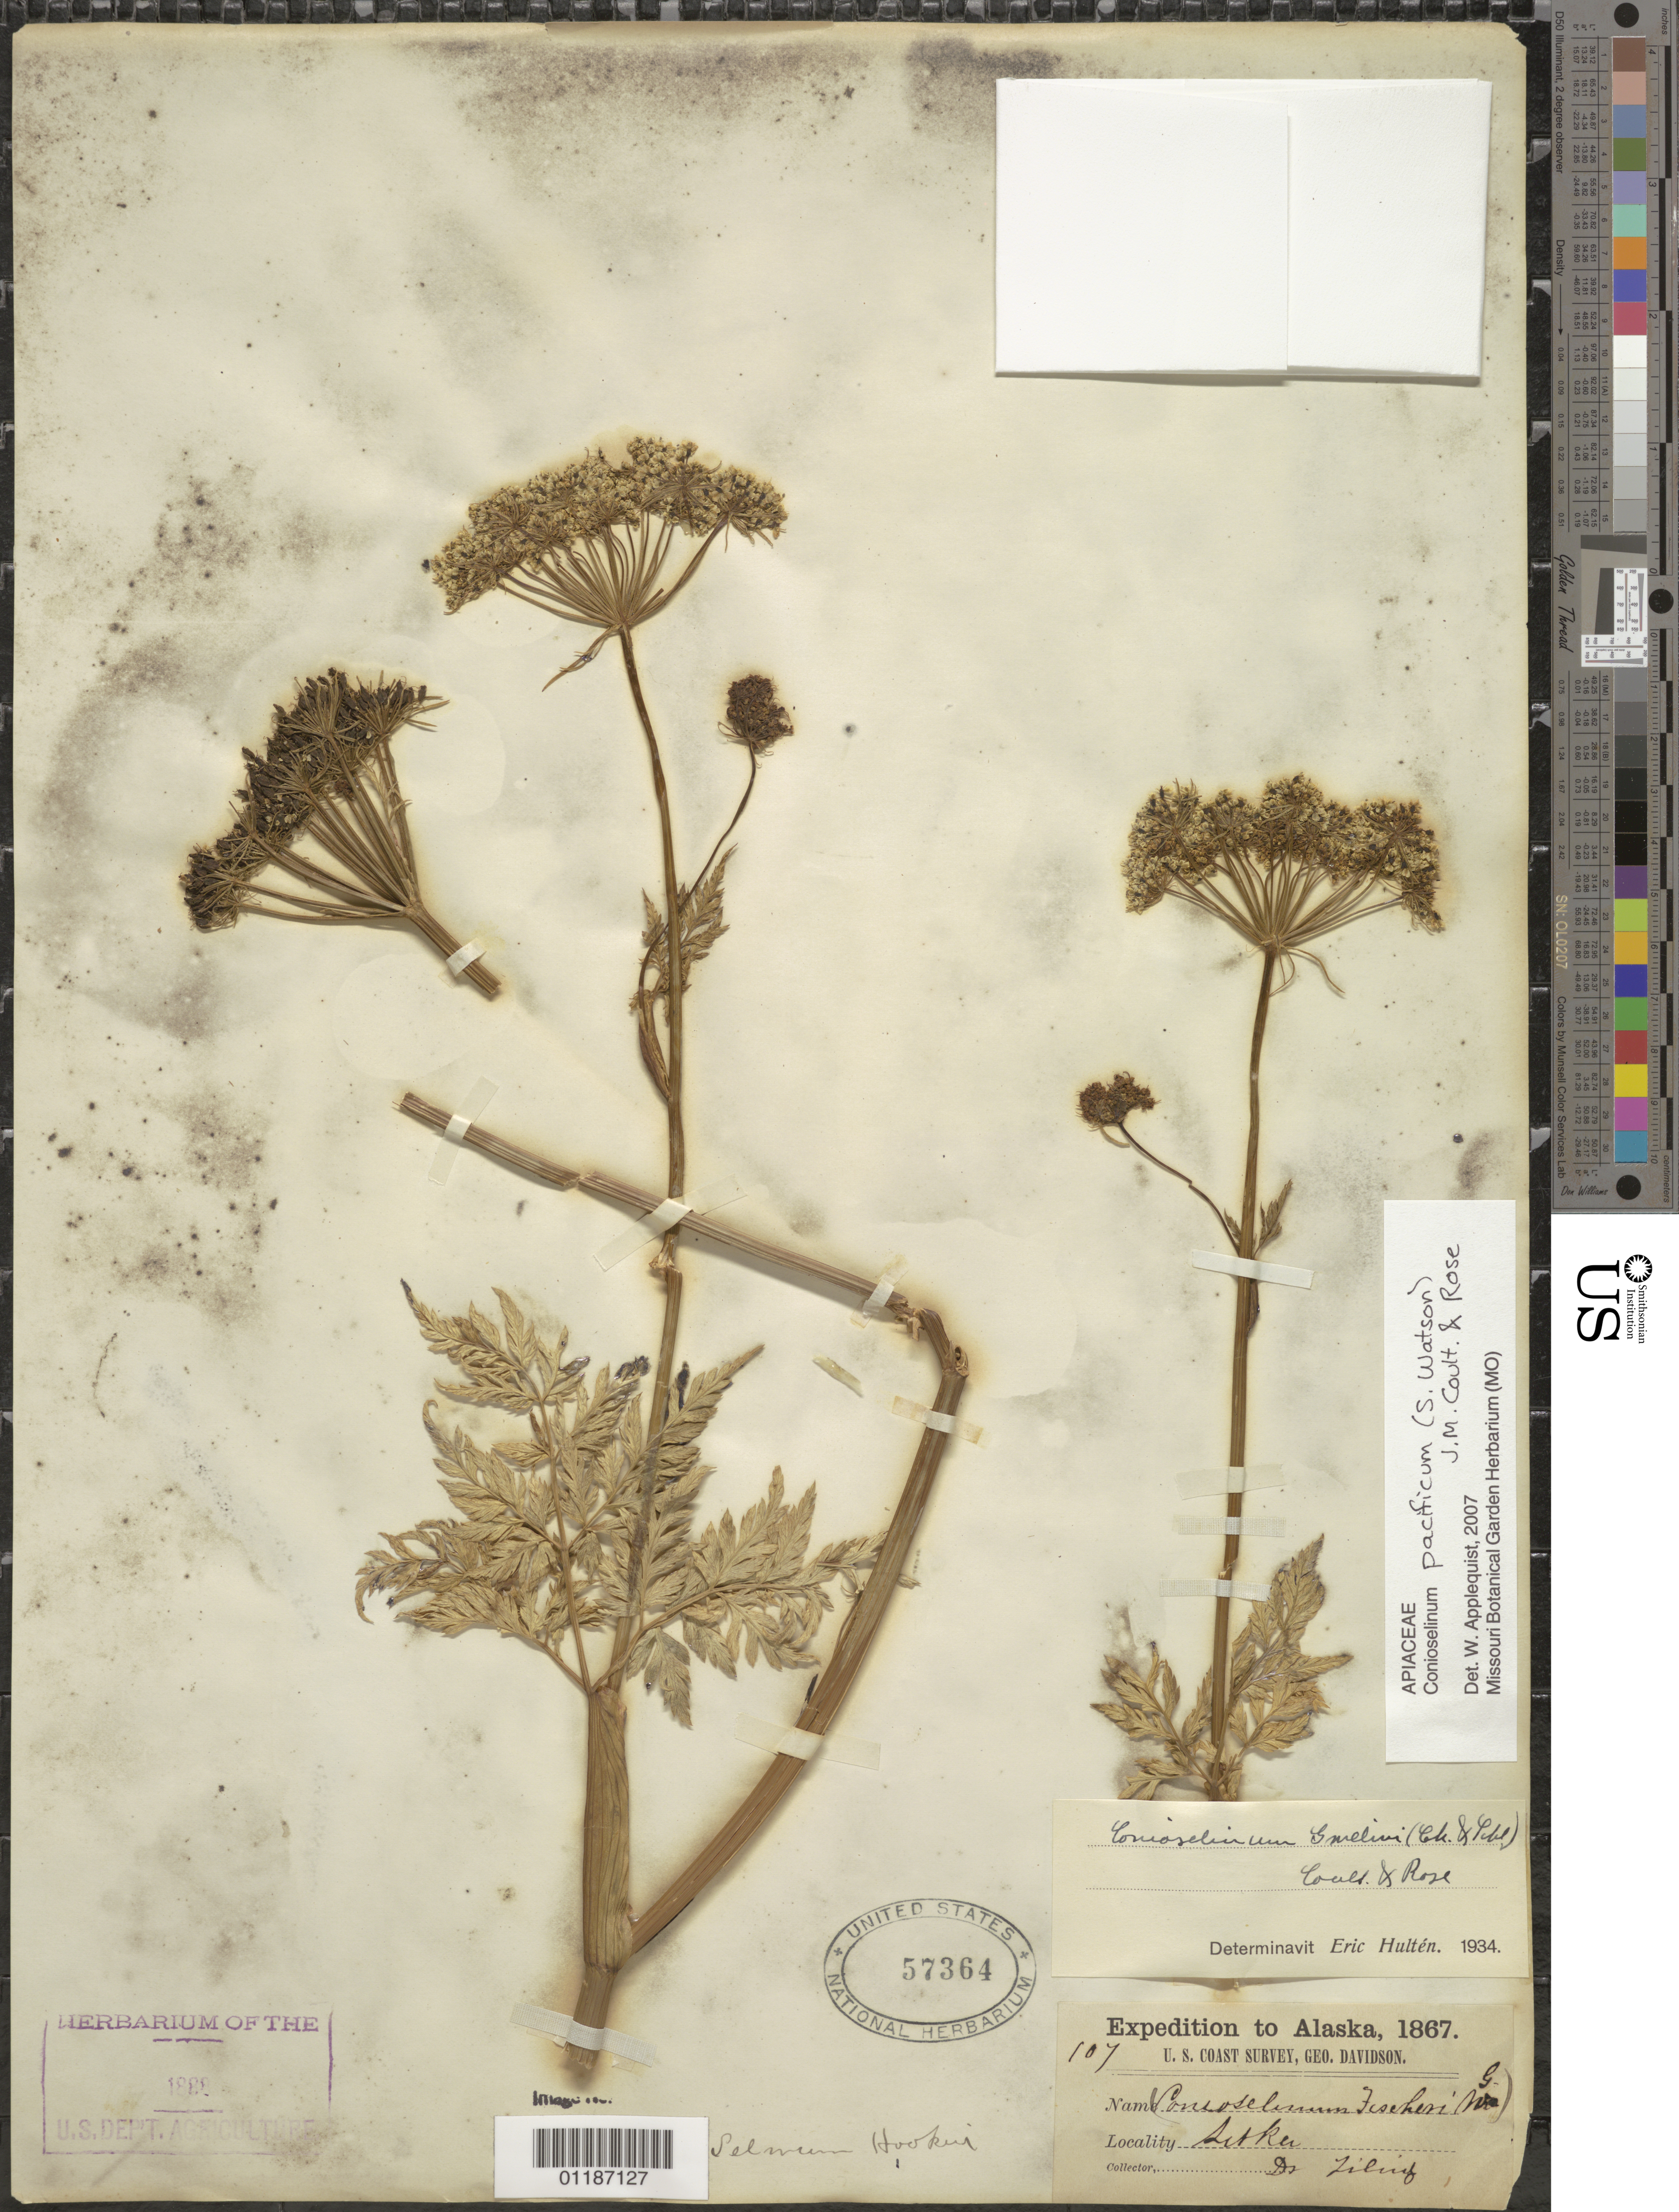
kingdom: Plantae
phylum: Tracheophyta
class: Magnoliopsida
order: Apiales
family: Apiaceae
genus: Conioselinum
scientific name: Conioselinum pacificum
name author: (S. Watson) J.M. Coult. & Rose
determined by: Applequist, W. L.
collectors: H .S. T. Tiling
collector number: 107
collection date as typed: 1867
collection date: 1867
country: United States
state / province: Alaska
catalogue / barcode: US 57364